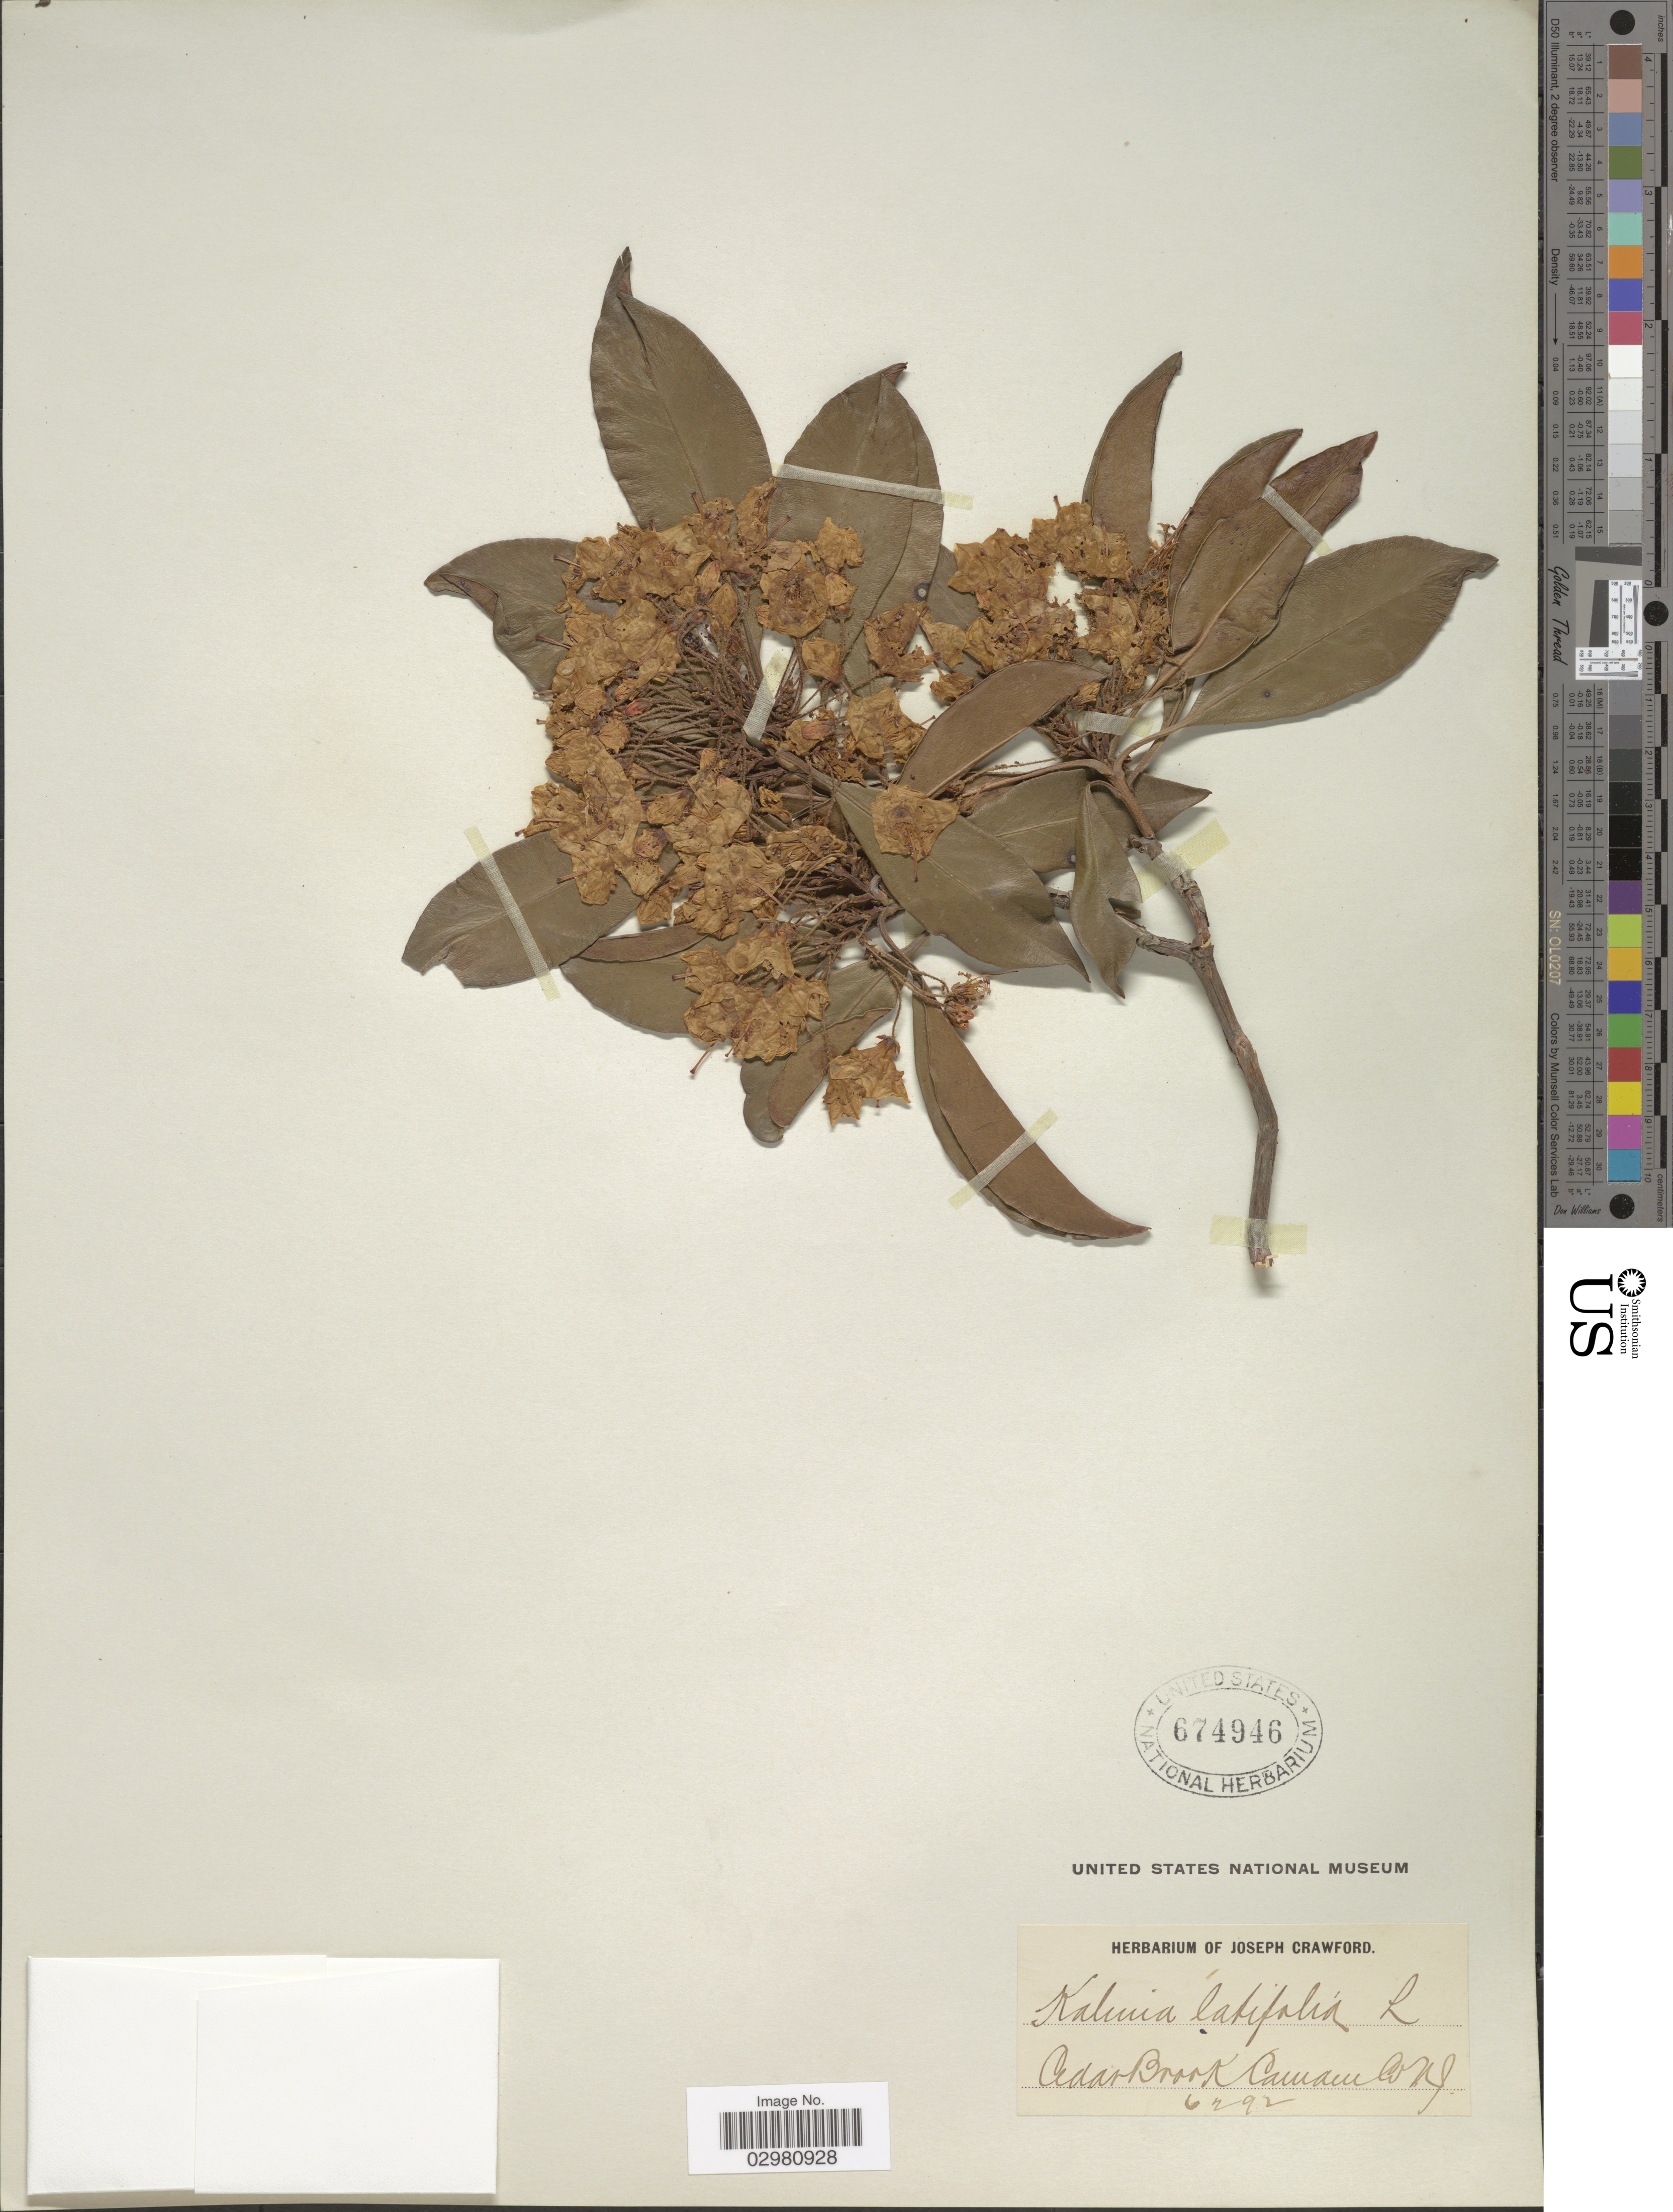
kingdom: Plantae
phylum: Tracheophyta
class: Magnoliopsida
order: Ericales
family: Ericaceae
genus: Kalmia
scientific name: Kalmia latifolia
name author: L.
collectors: ex herb. Joseph Crawford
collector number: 6292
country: United States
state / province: New Jersey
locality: Cedar Brook Camden Co. N.J.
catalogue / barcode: US 674946